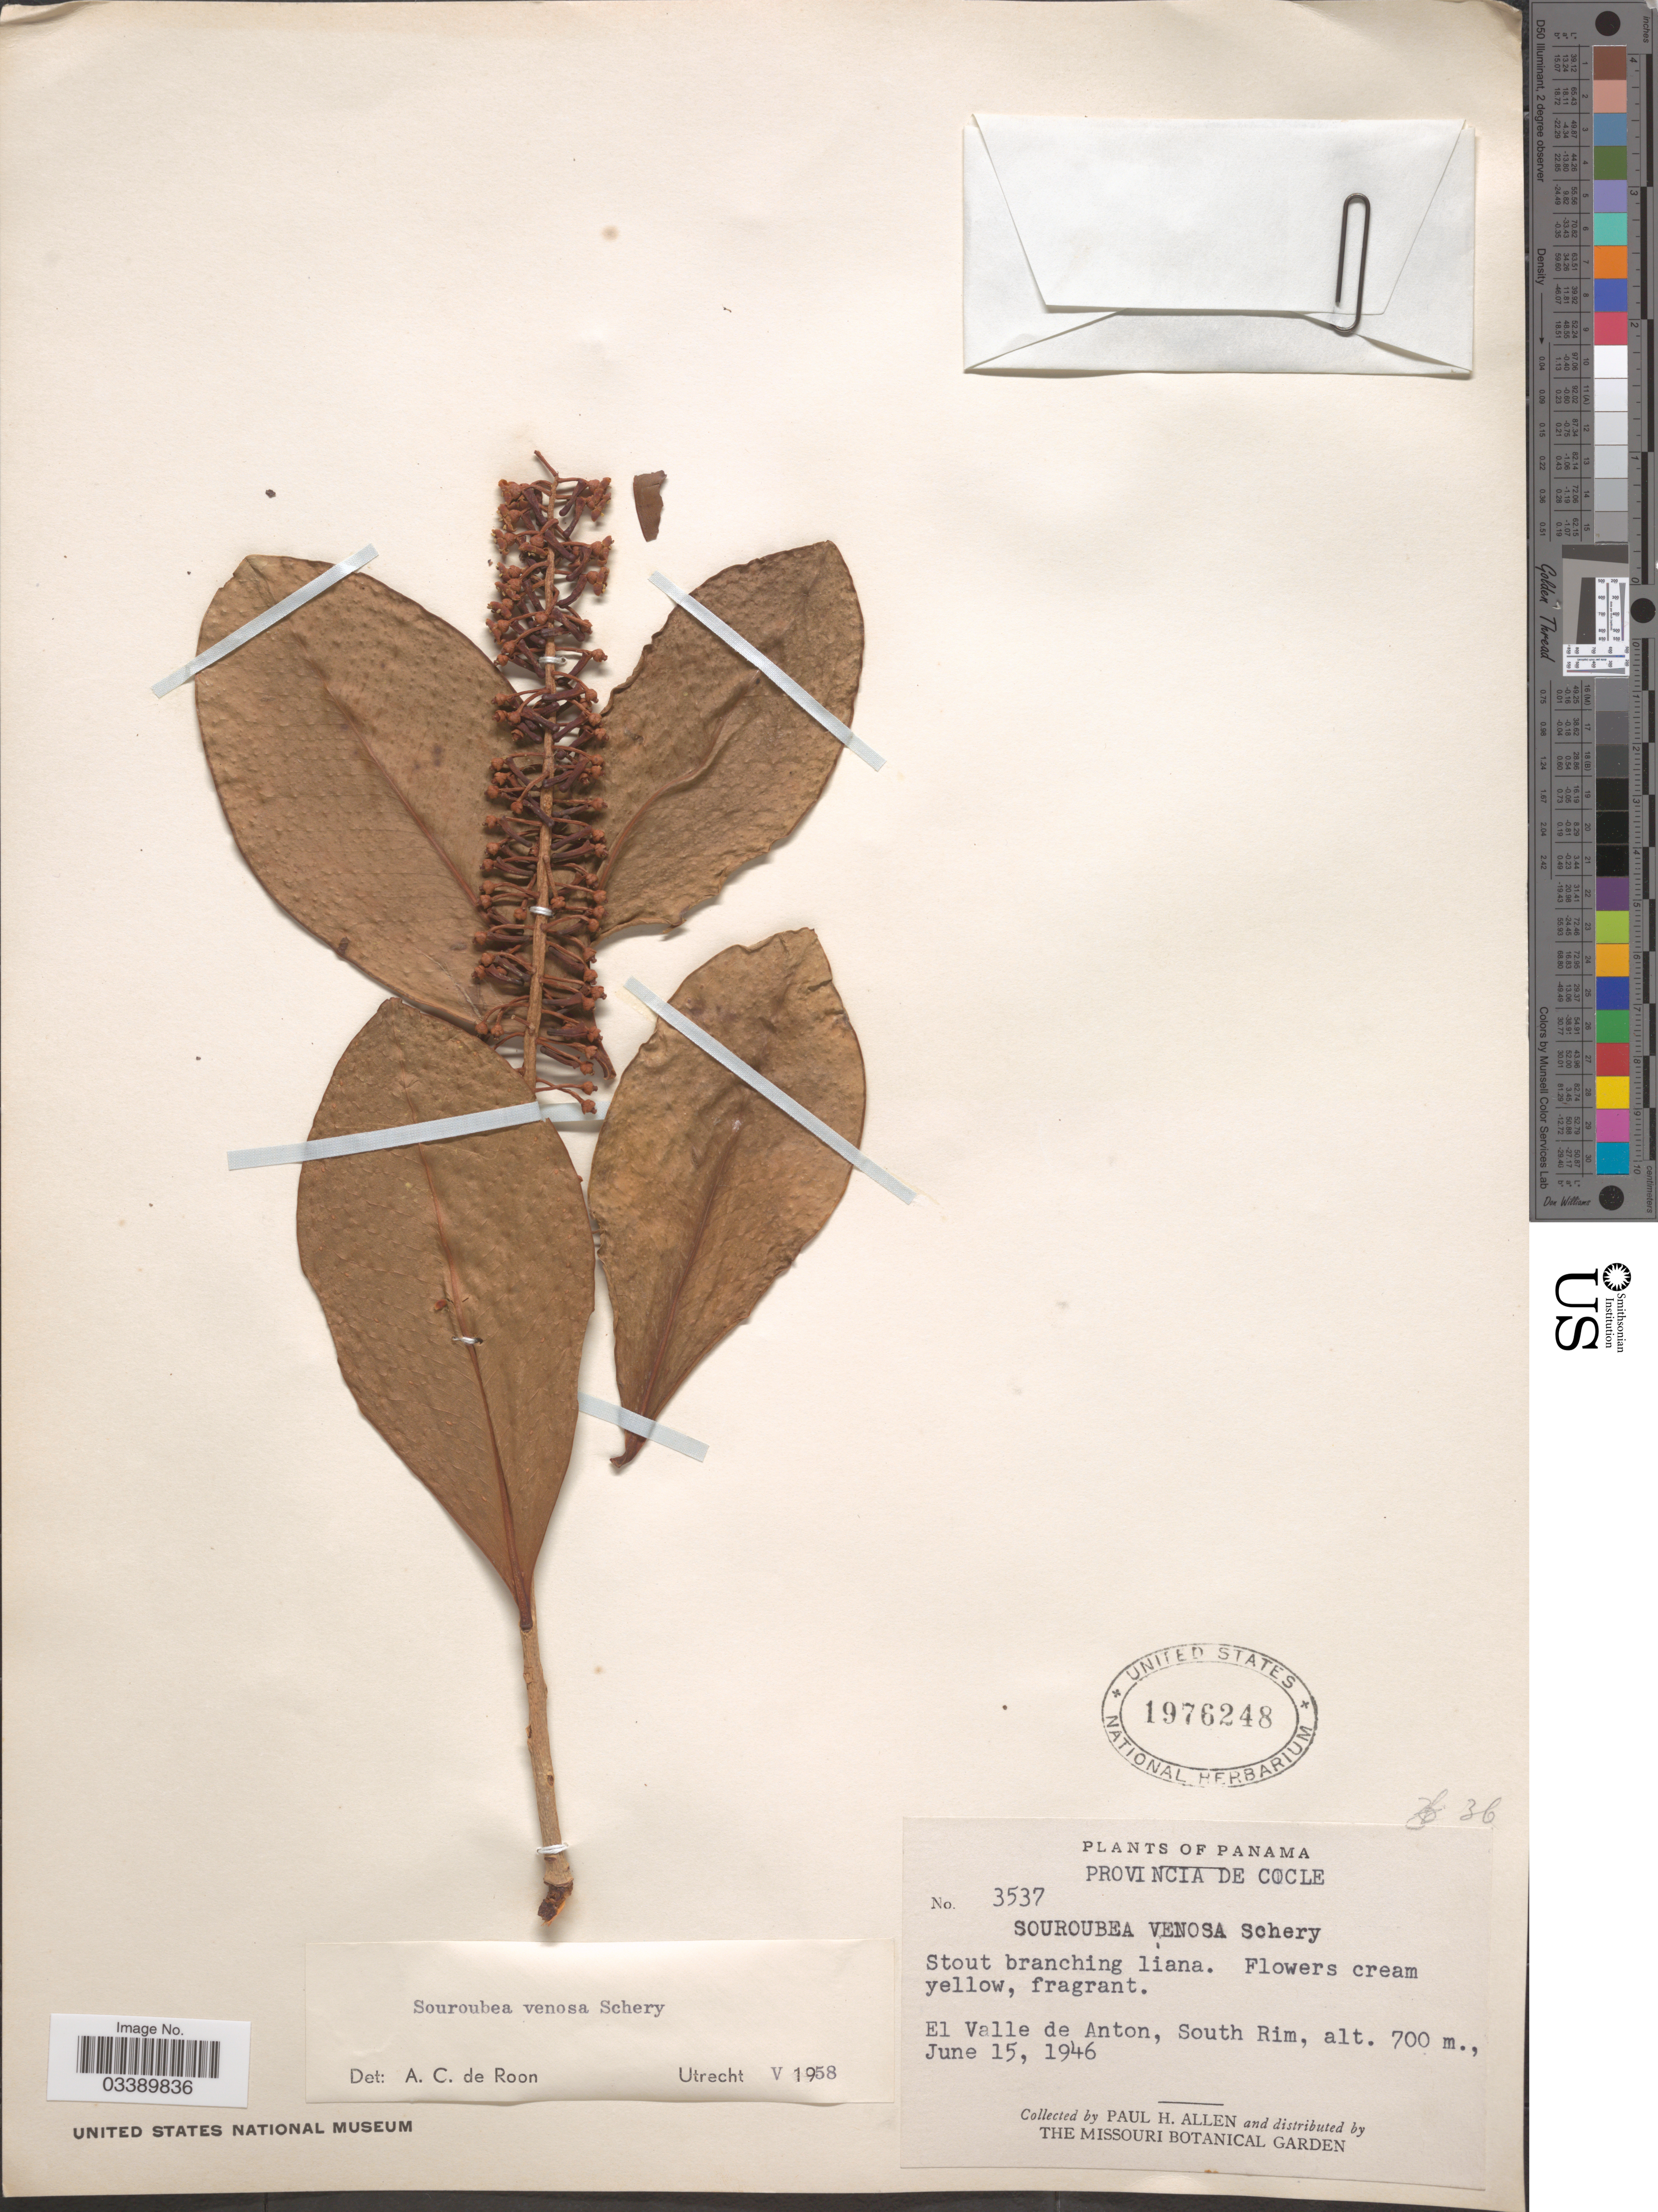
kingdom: Plantae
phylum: Tracheophyta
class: Magnoliopsida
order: Ericales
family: Marcgraviaceae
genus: Souroubea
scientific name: Souroubea venosa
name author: Schery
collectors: P. H. Allen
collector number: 3537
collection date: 1946-06-15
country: Panama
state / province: Coclé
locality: El Valle de Anton, South Rim.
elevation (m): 700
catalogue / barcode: US 1976248